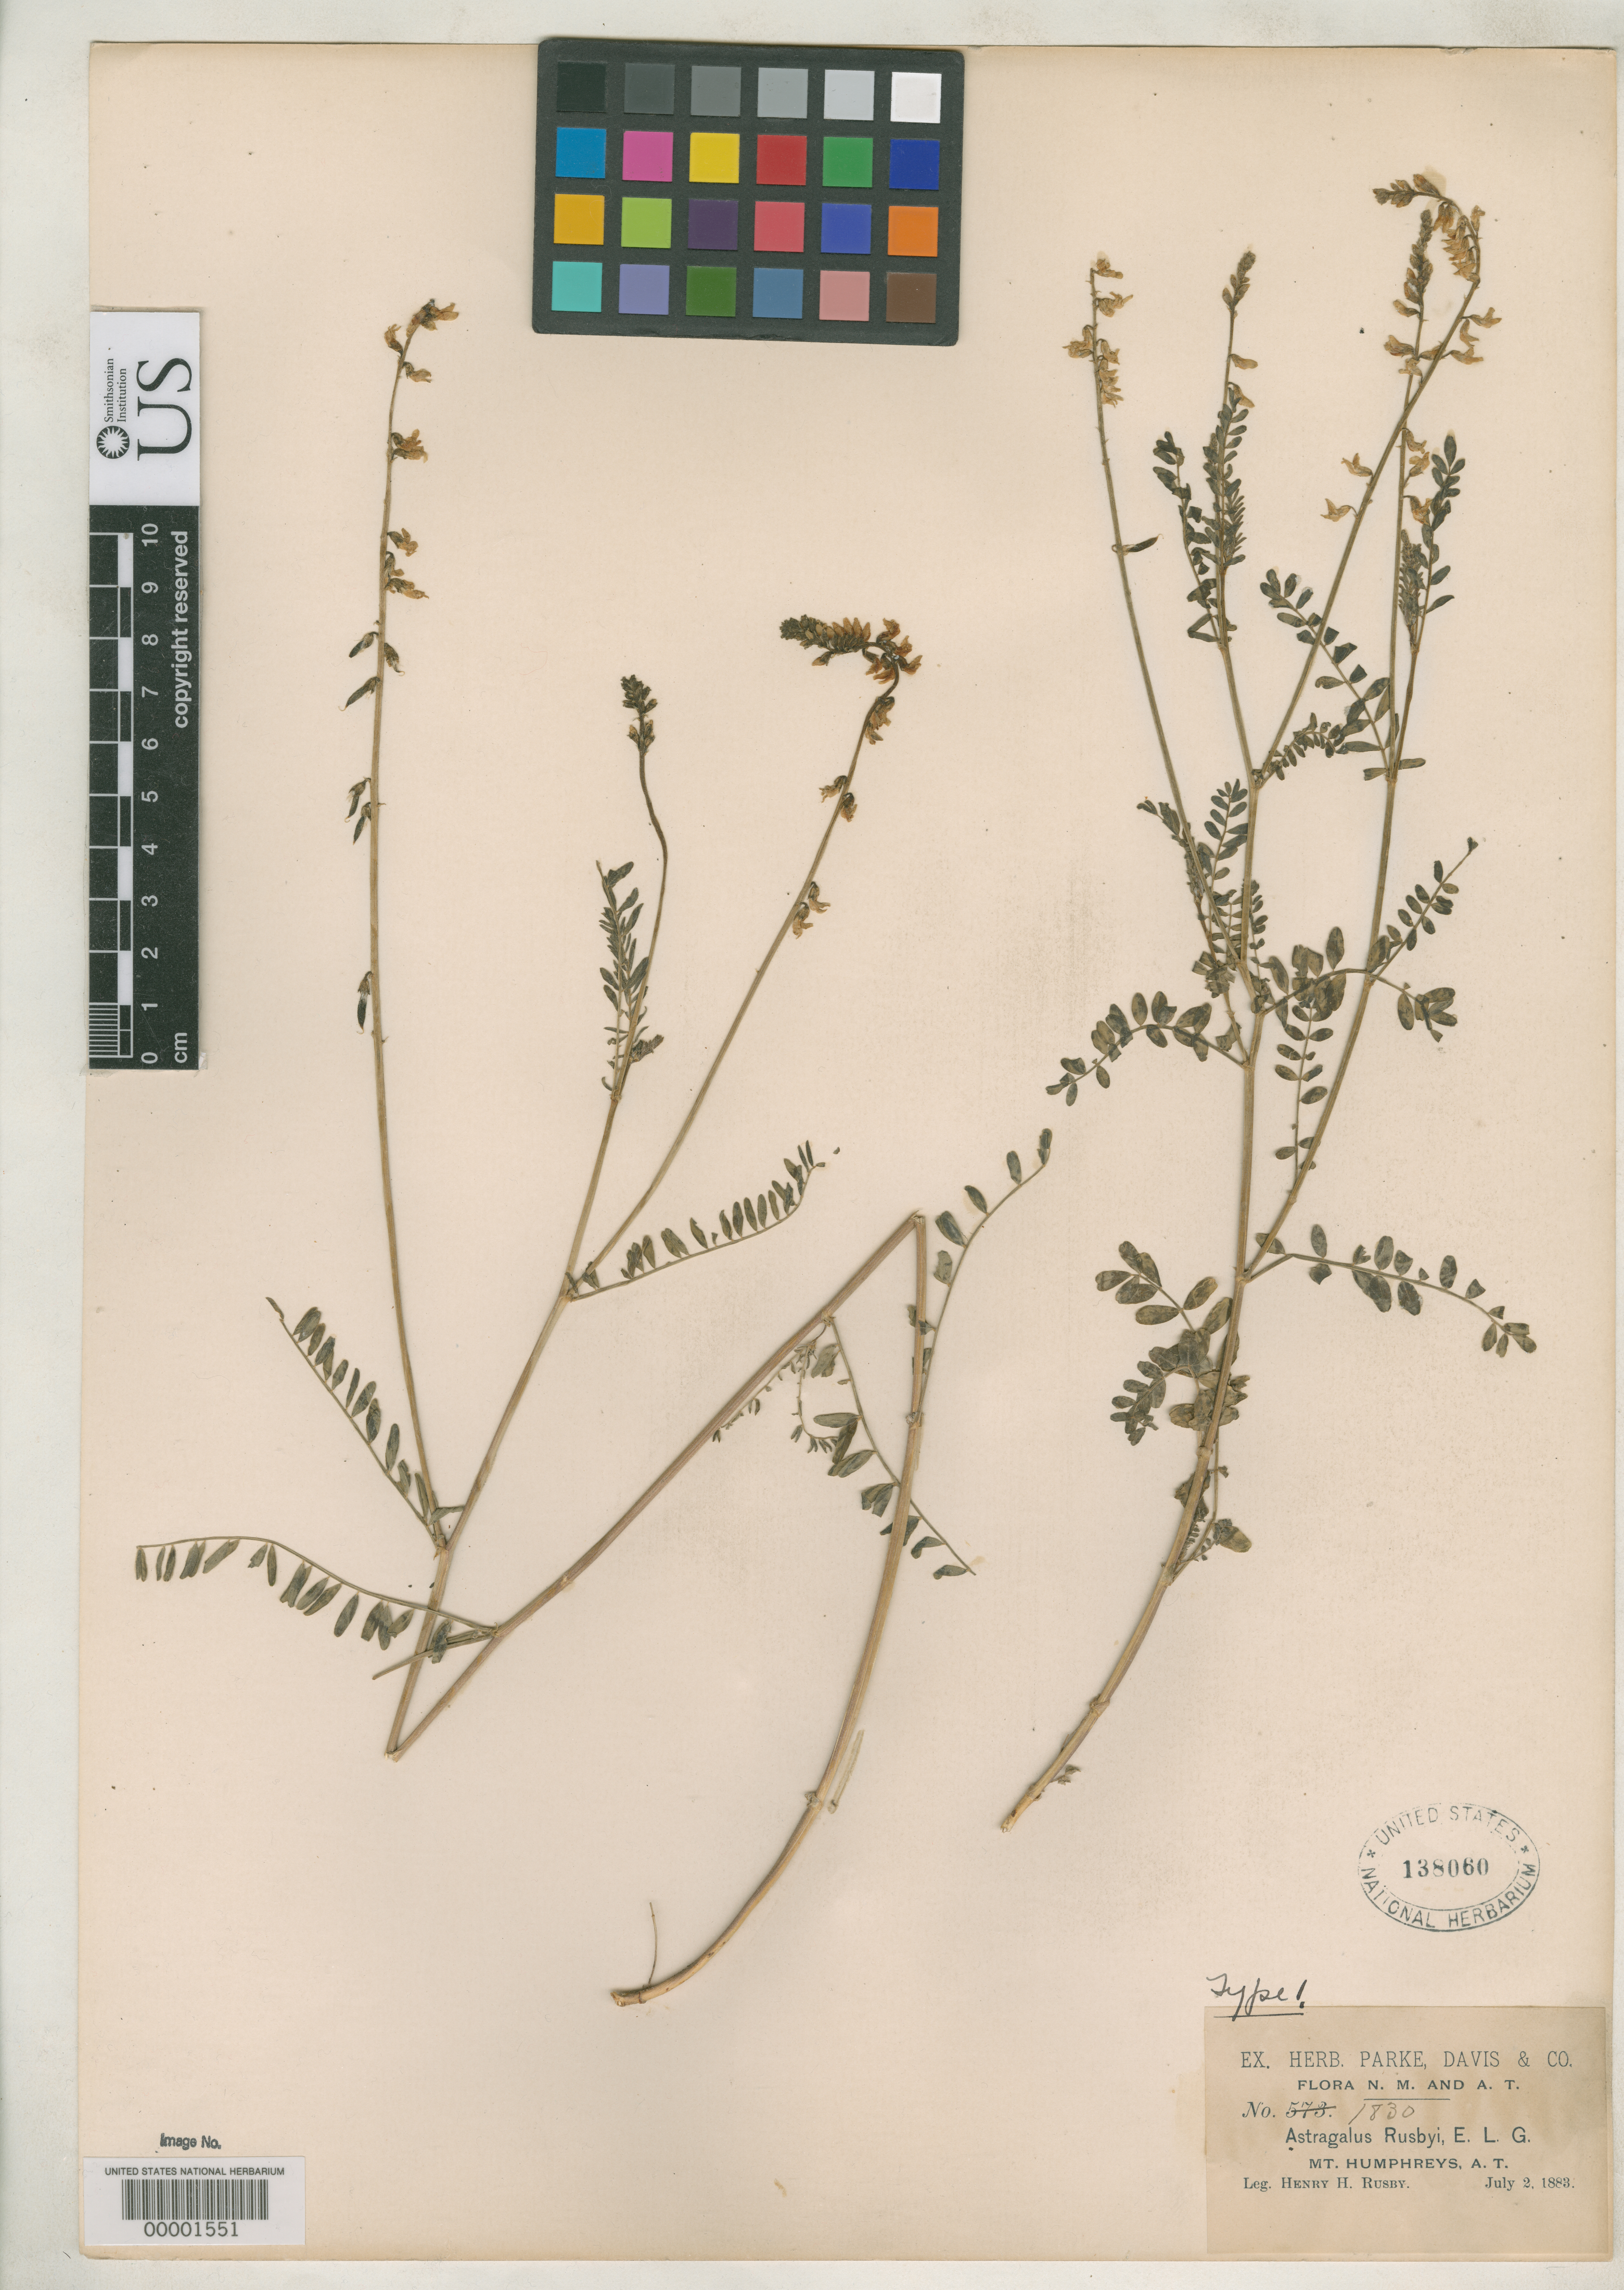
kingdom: Plantae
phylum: Tracheophyta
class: Magnoliopsida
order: Fabales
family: Fabaceae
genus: Astragalus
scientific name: Astragalus rusbyi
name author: Greene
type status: Isotype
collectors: H. H. Rusby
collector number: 573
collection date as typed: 02 Jul 1883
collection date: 1883-07-02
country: United States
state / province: Arizona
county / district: Coconino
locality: Humphreys Peak.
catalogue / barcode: US 138060